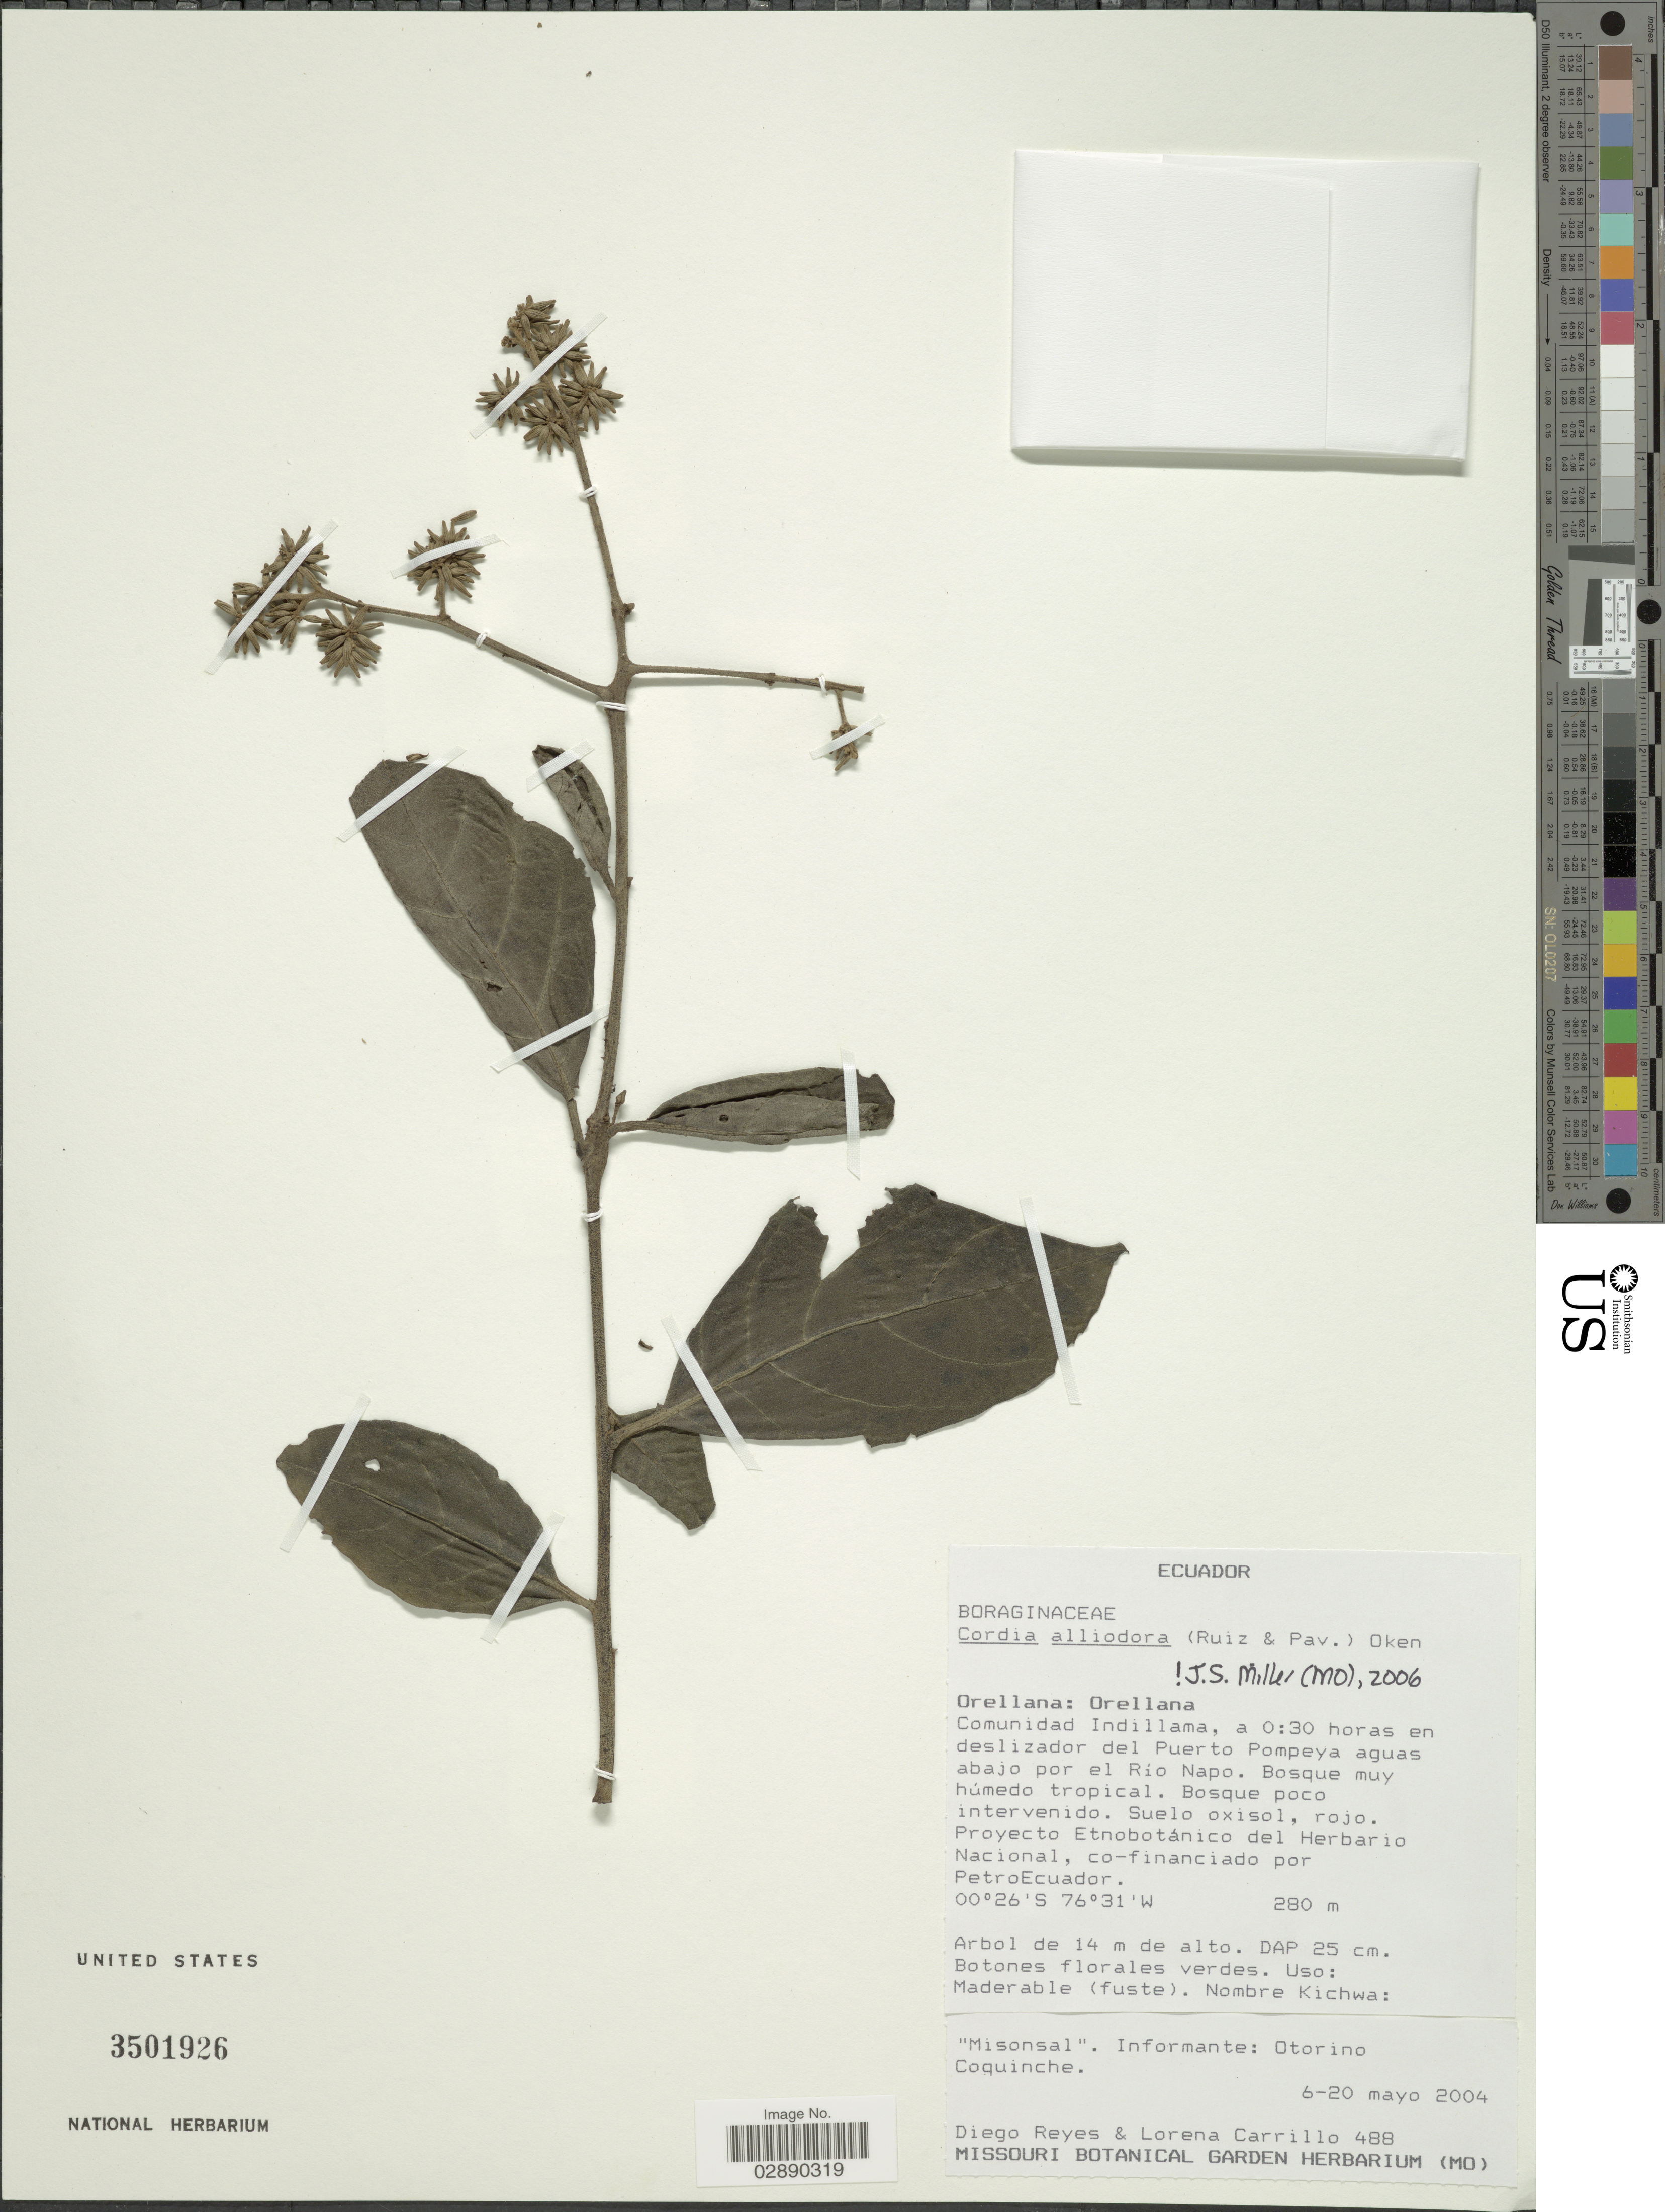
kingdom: Plantae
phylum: Tracheophyta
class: Magnoliopsida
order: Boraginales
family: Cordiaceae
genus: Cordia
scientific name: Cordia alliodora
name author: (Ruiz & Pav.) Oken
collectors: D. Reyes & L. Carrillo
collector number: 488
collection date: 2004-05-06/2004-05-20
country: Ecuador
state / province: Orellana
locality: Orellana. Comunidad Indillama, a 0:30 horas en deslizador del Puerto Pompeya aguas abajo por el Río Napo.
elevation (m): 280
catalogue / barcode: US 3501926